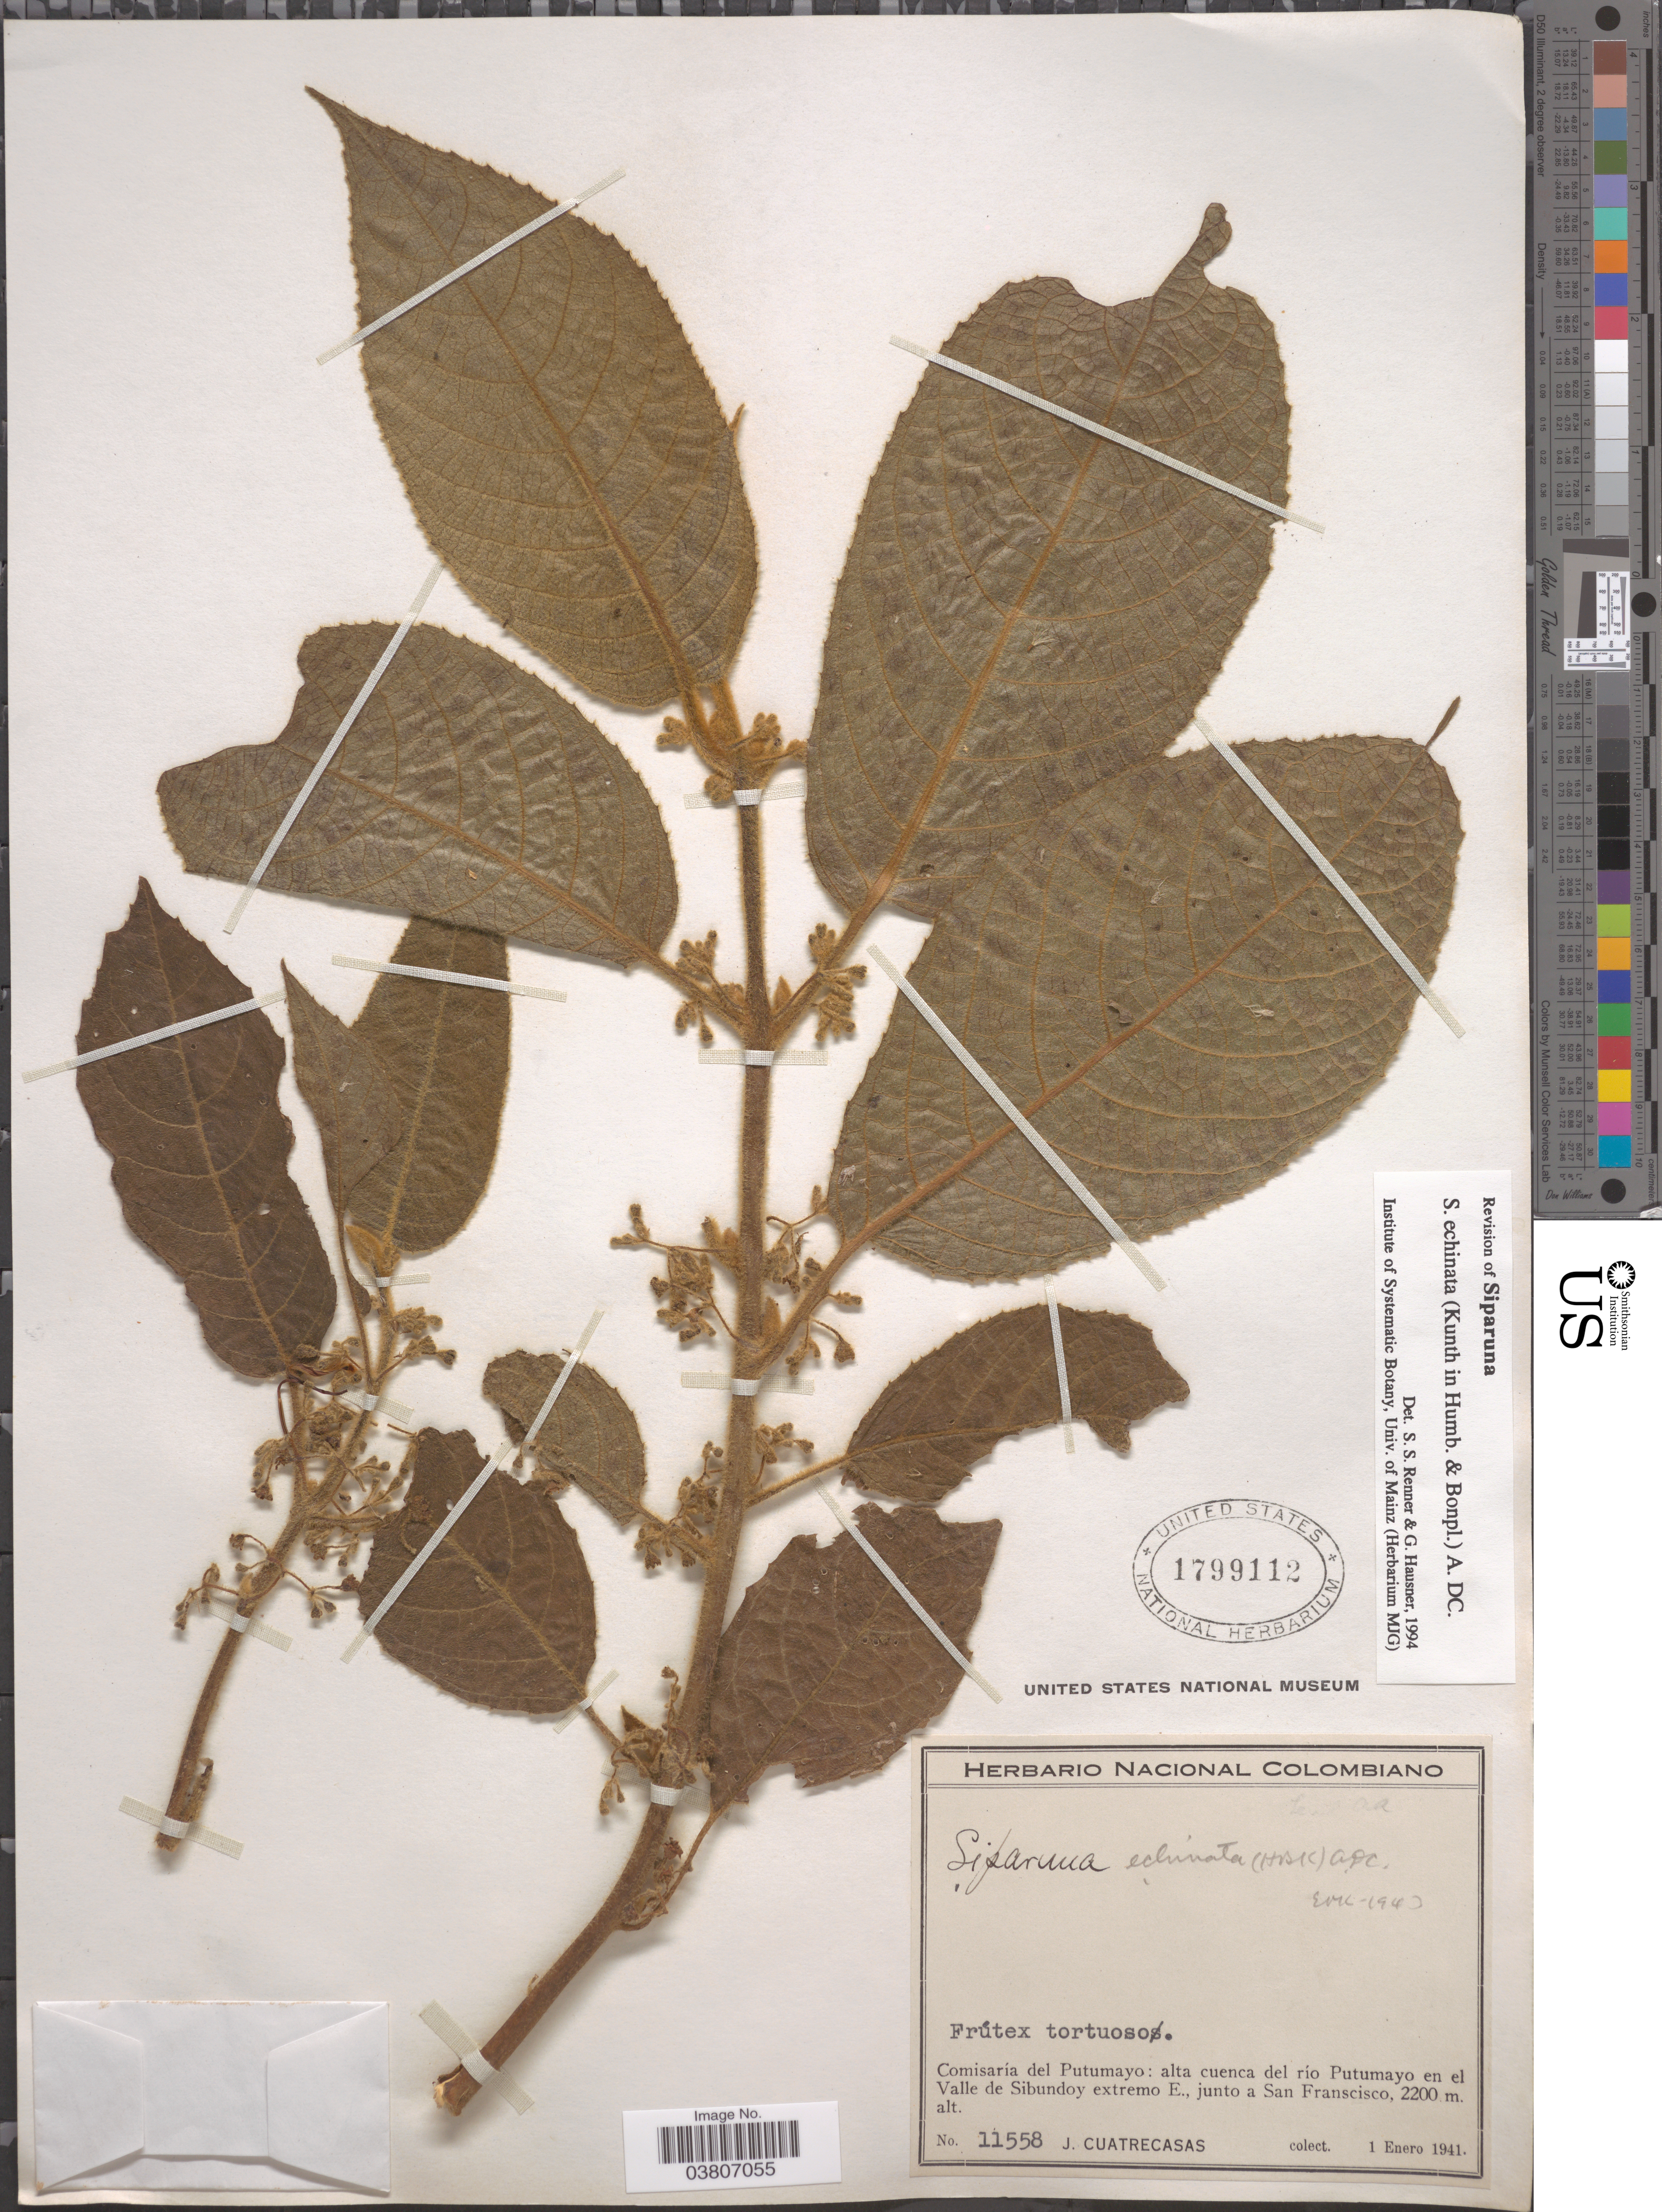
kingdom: Plantae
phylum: Tracheophyta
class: Magnoliopsida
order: Laurales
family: Siparunaceae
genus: Siparuna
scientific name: Siparuna echinata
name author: (Kunth) A. DC.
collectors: J. Cuatrecasas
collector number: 11558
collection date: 1941-01-01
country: Colombia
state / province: Putumayo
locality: Comisaría del Putumayo: alta cuenca del río Putumayo en el Valle de Sibundoy extremo E., junto a San Francisco.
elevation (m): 2200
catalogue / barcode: US 1799112